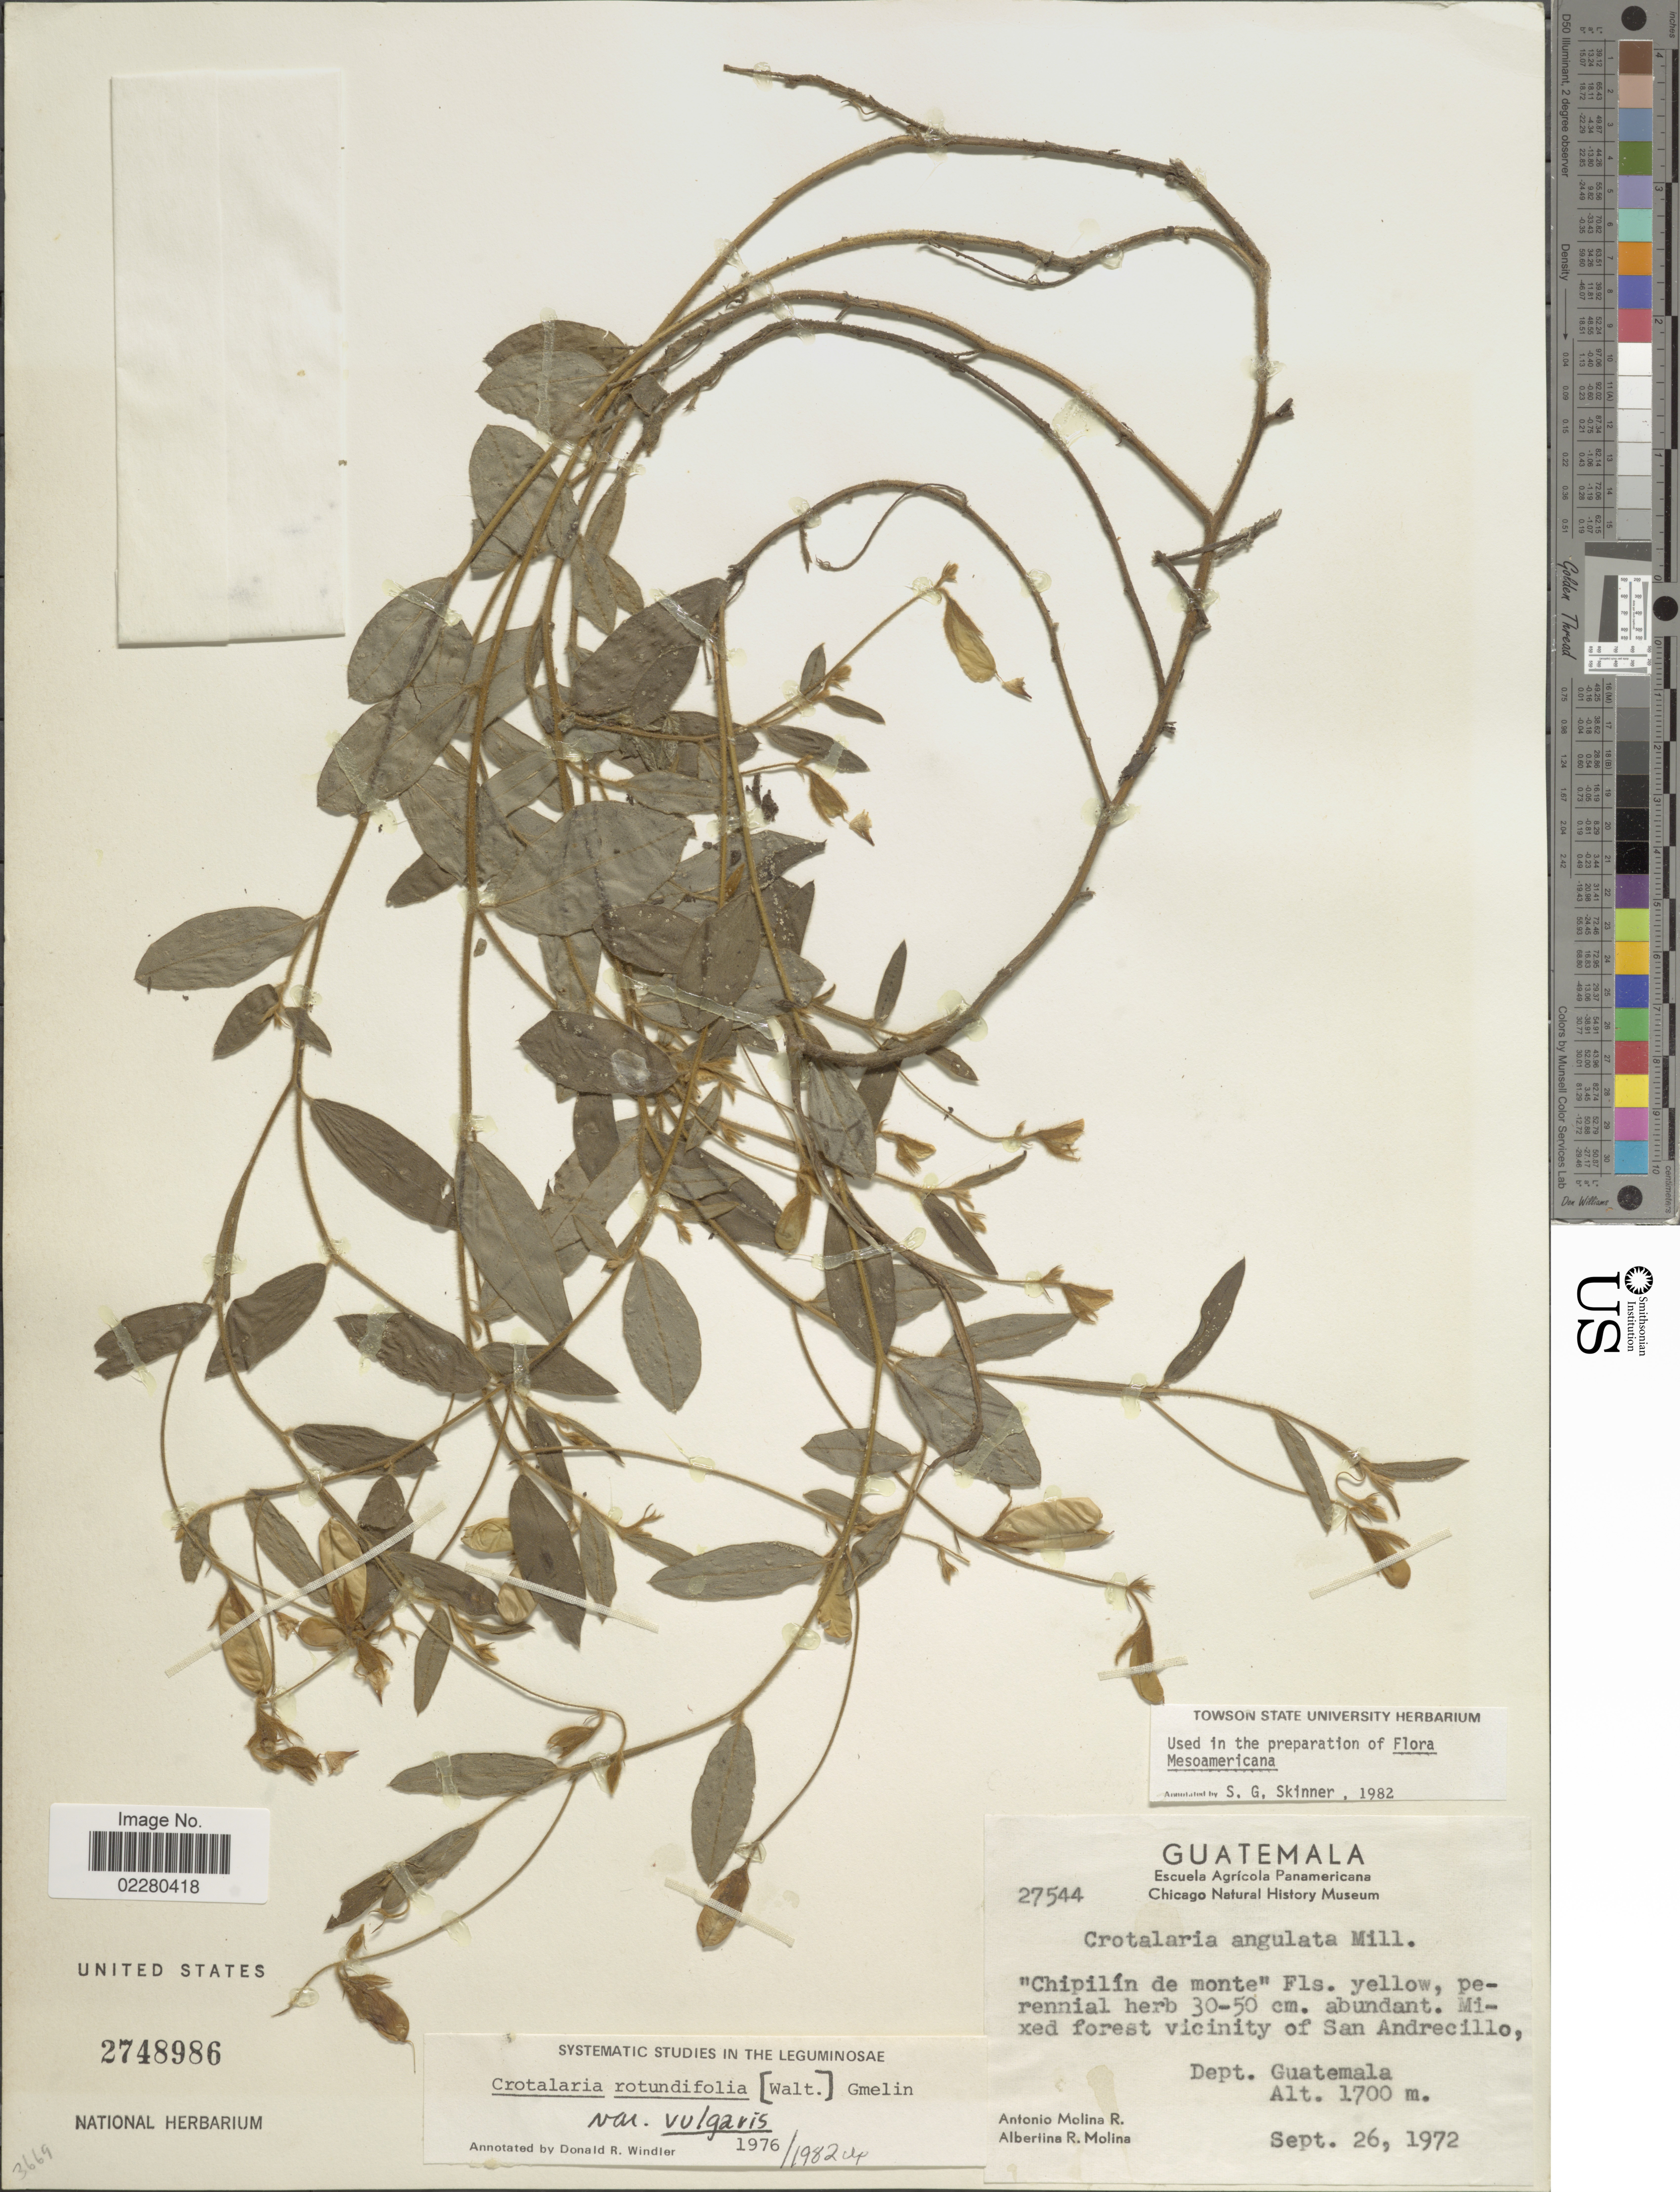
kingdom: Plantae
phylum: Tracheophyta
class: Magnoliopsida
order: Fabales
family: Fabaceae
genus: Crotalaria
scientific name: Crotalaria rotundifolia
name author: Walter ex J.F. Gmel.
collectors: A. Molina R. & A. R. Molina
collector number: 27544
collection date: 1972-09-26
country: Guatemala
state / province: Guatemala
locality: Mixed forest vicinity of San Andrecillo, Dept. Guatemala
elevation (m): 1700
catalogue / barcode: US 2748986